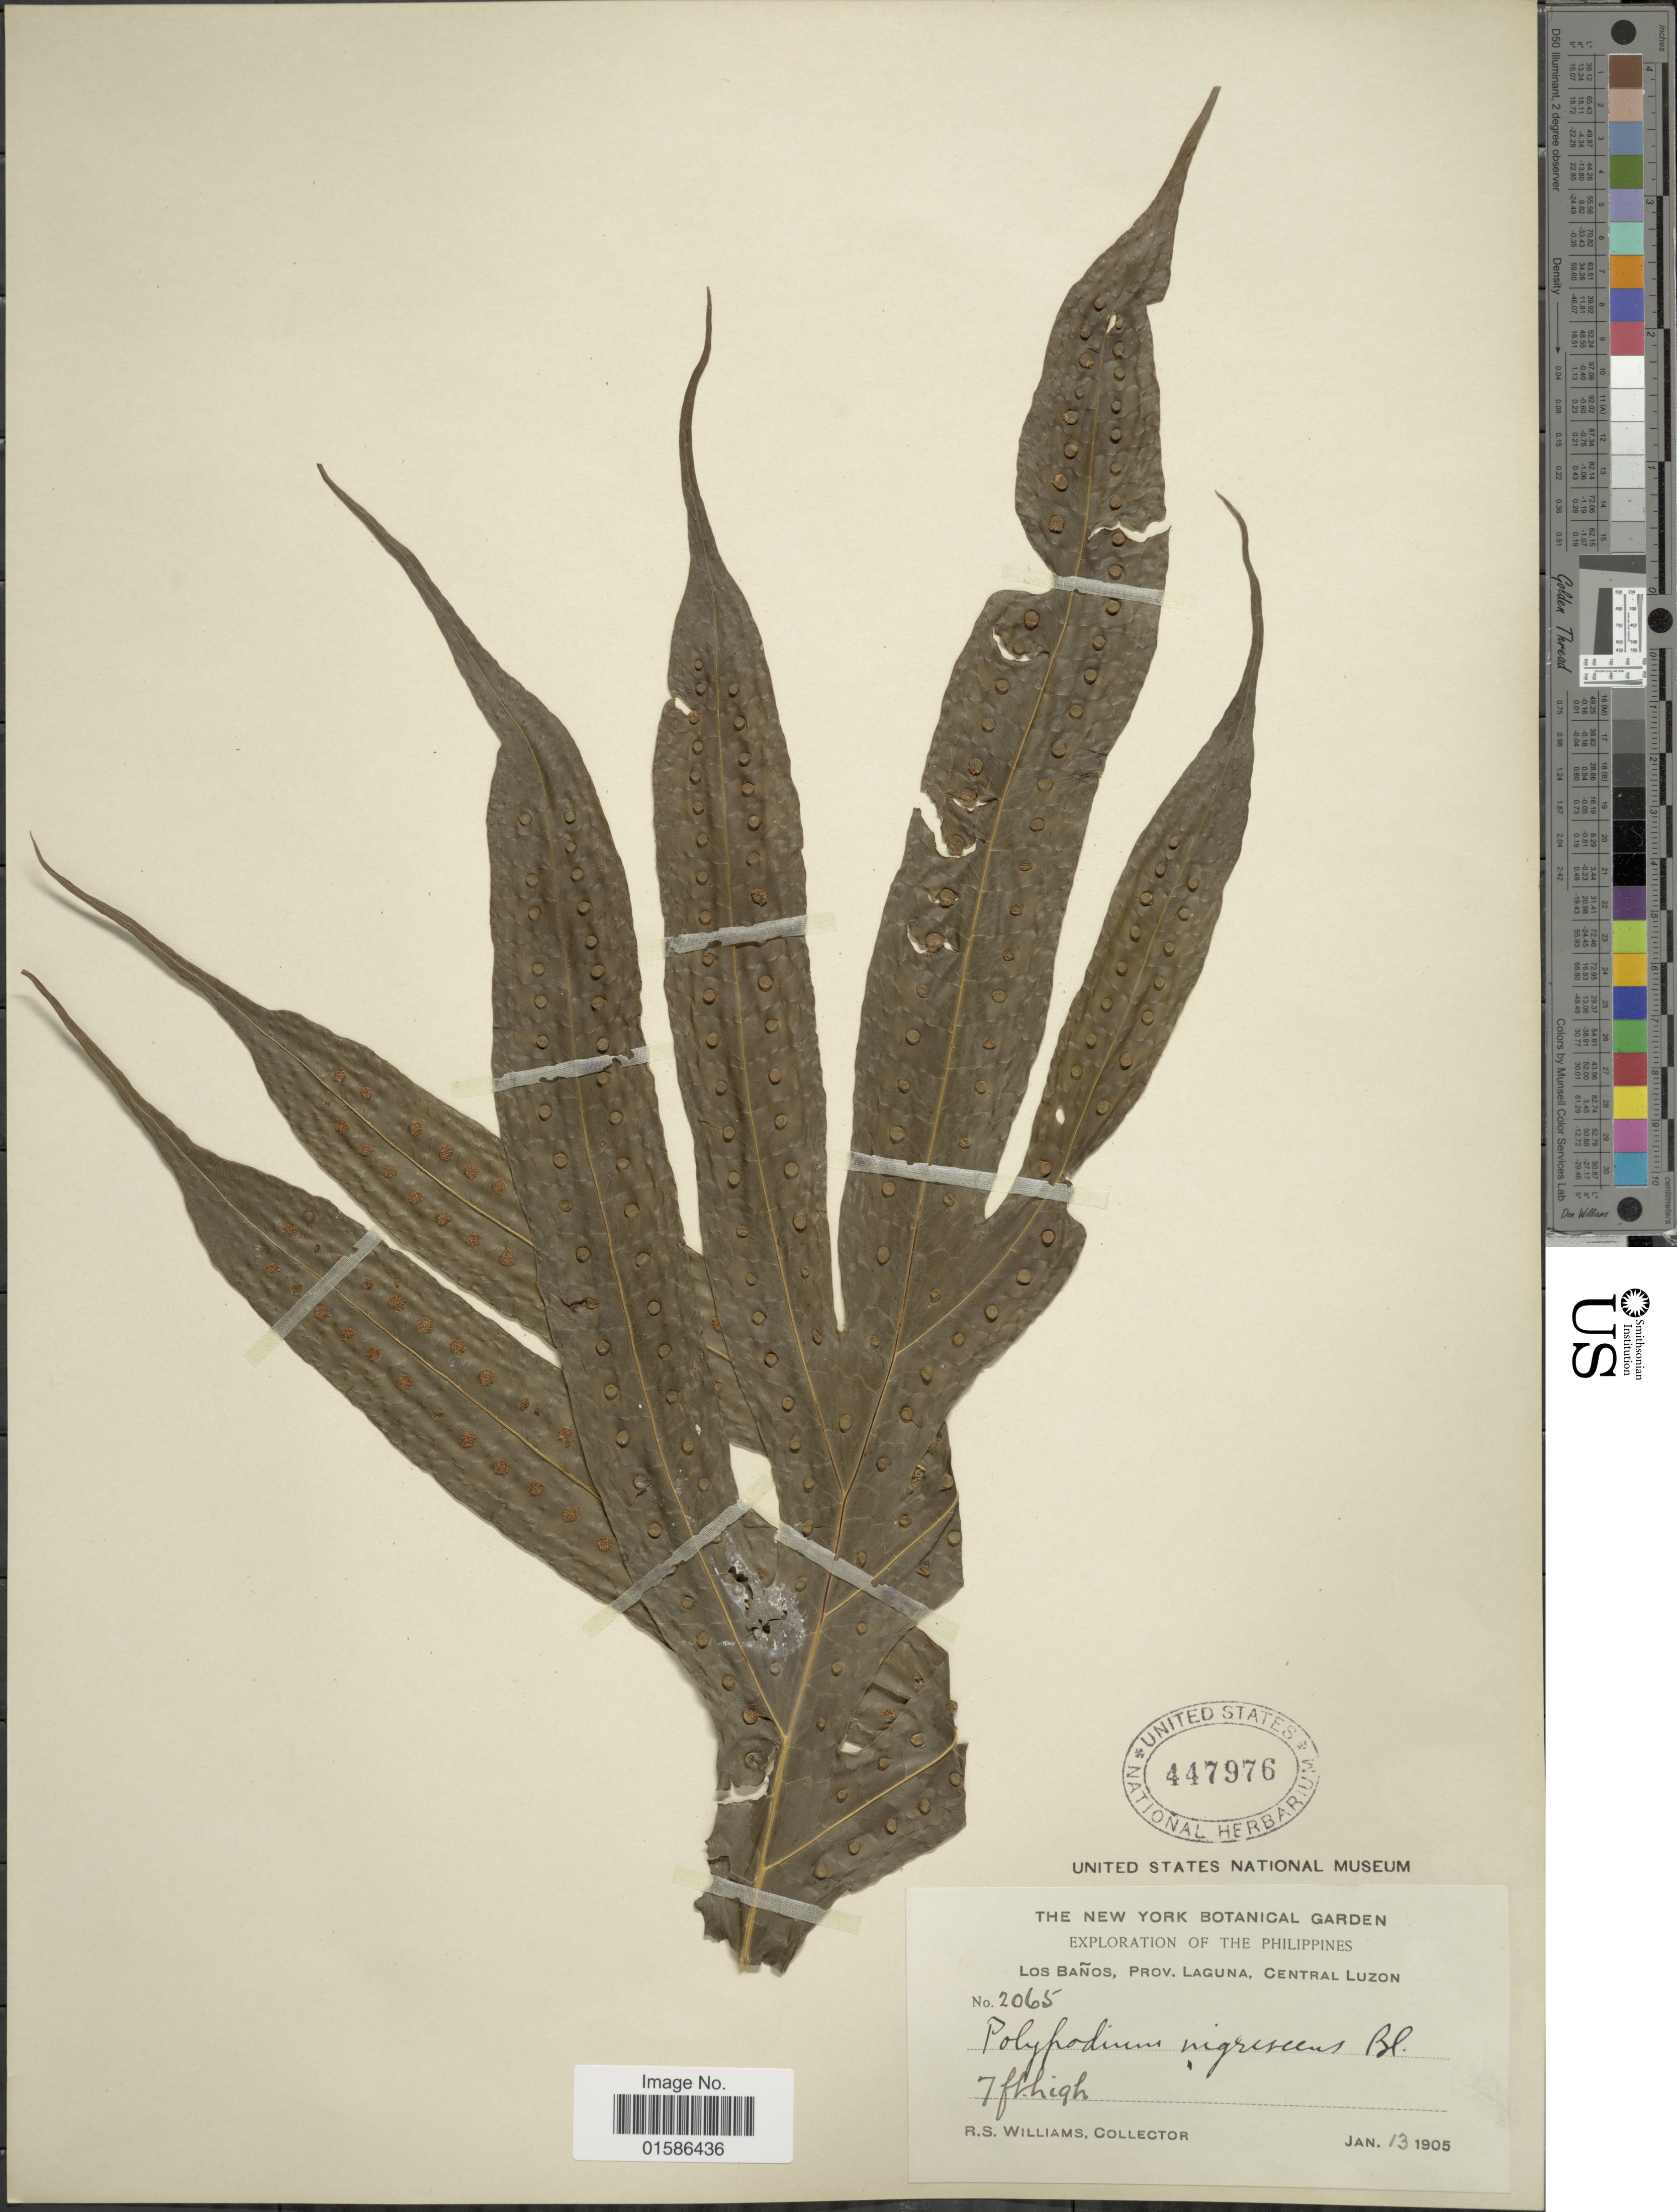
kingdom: Plantae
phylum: Tracheophyta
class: Polypodiopsida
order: Polypodiales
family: Polypodiaceae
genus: Microsorum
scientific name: Microsorum membranifolium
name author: (R. Br.) Ching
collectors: R. S. Williams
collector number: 2065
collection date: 1905-01-13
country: Philippines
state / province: Central Luzon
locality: Los Baños, Prov. Laguna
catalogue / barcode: US 447976